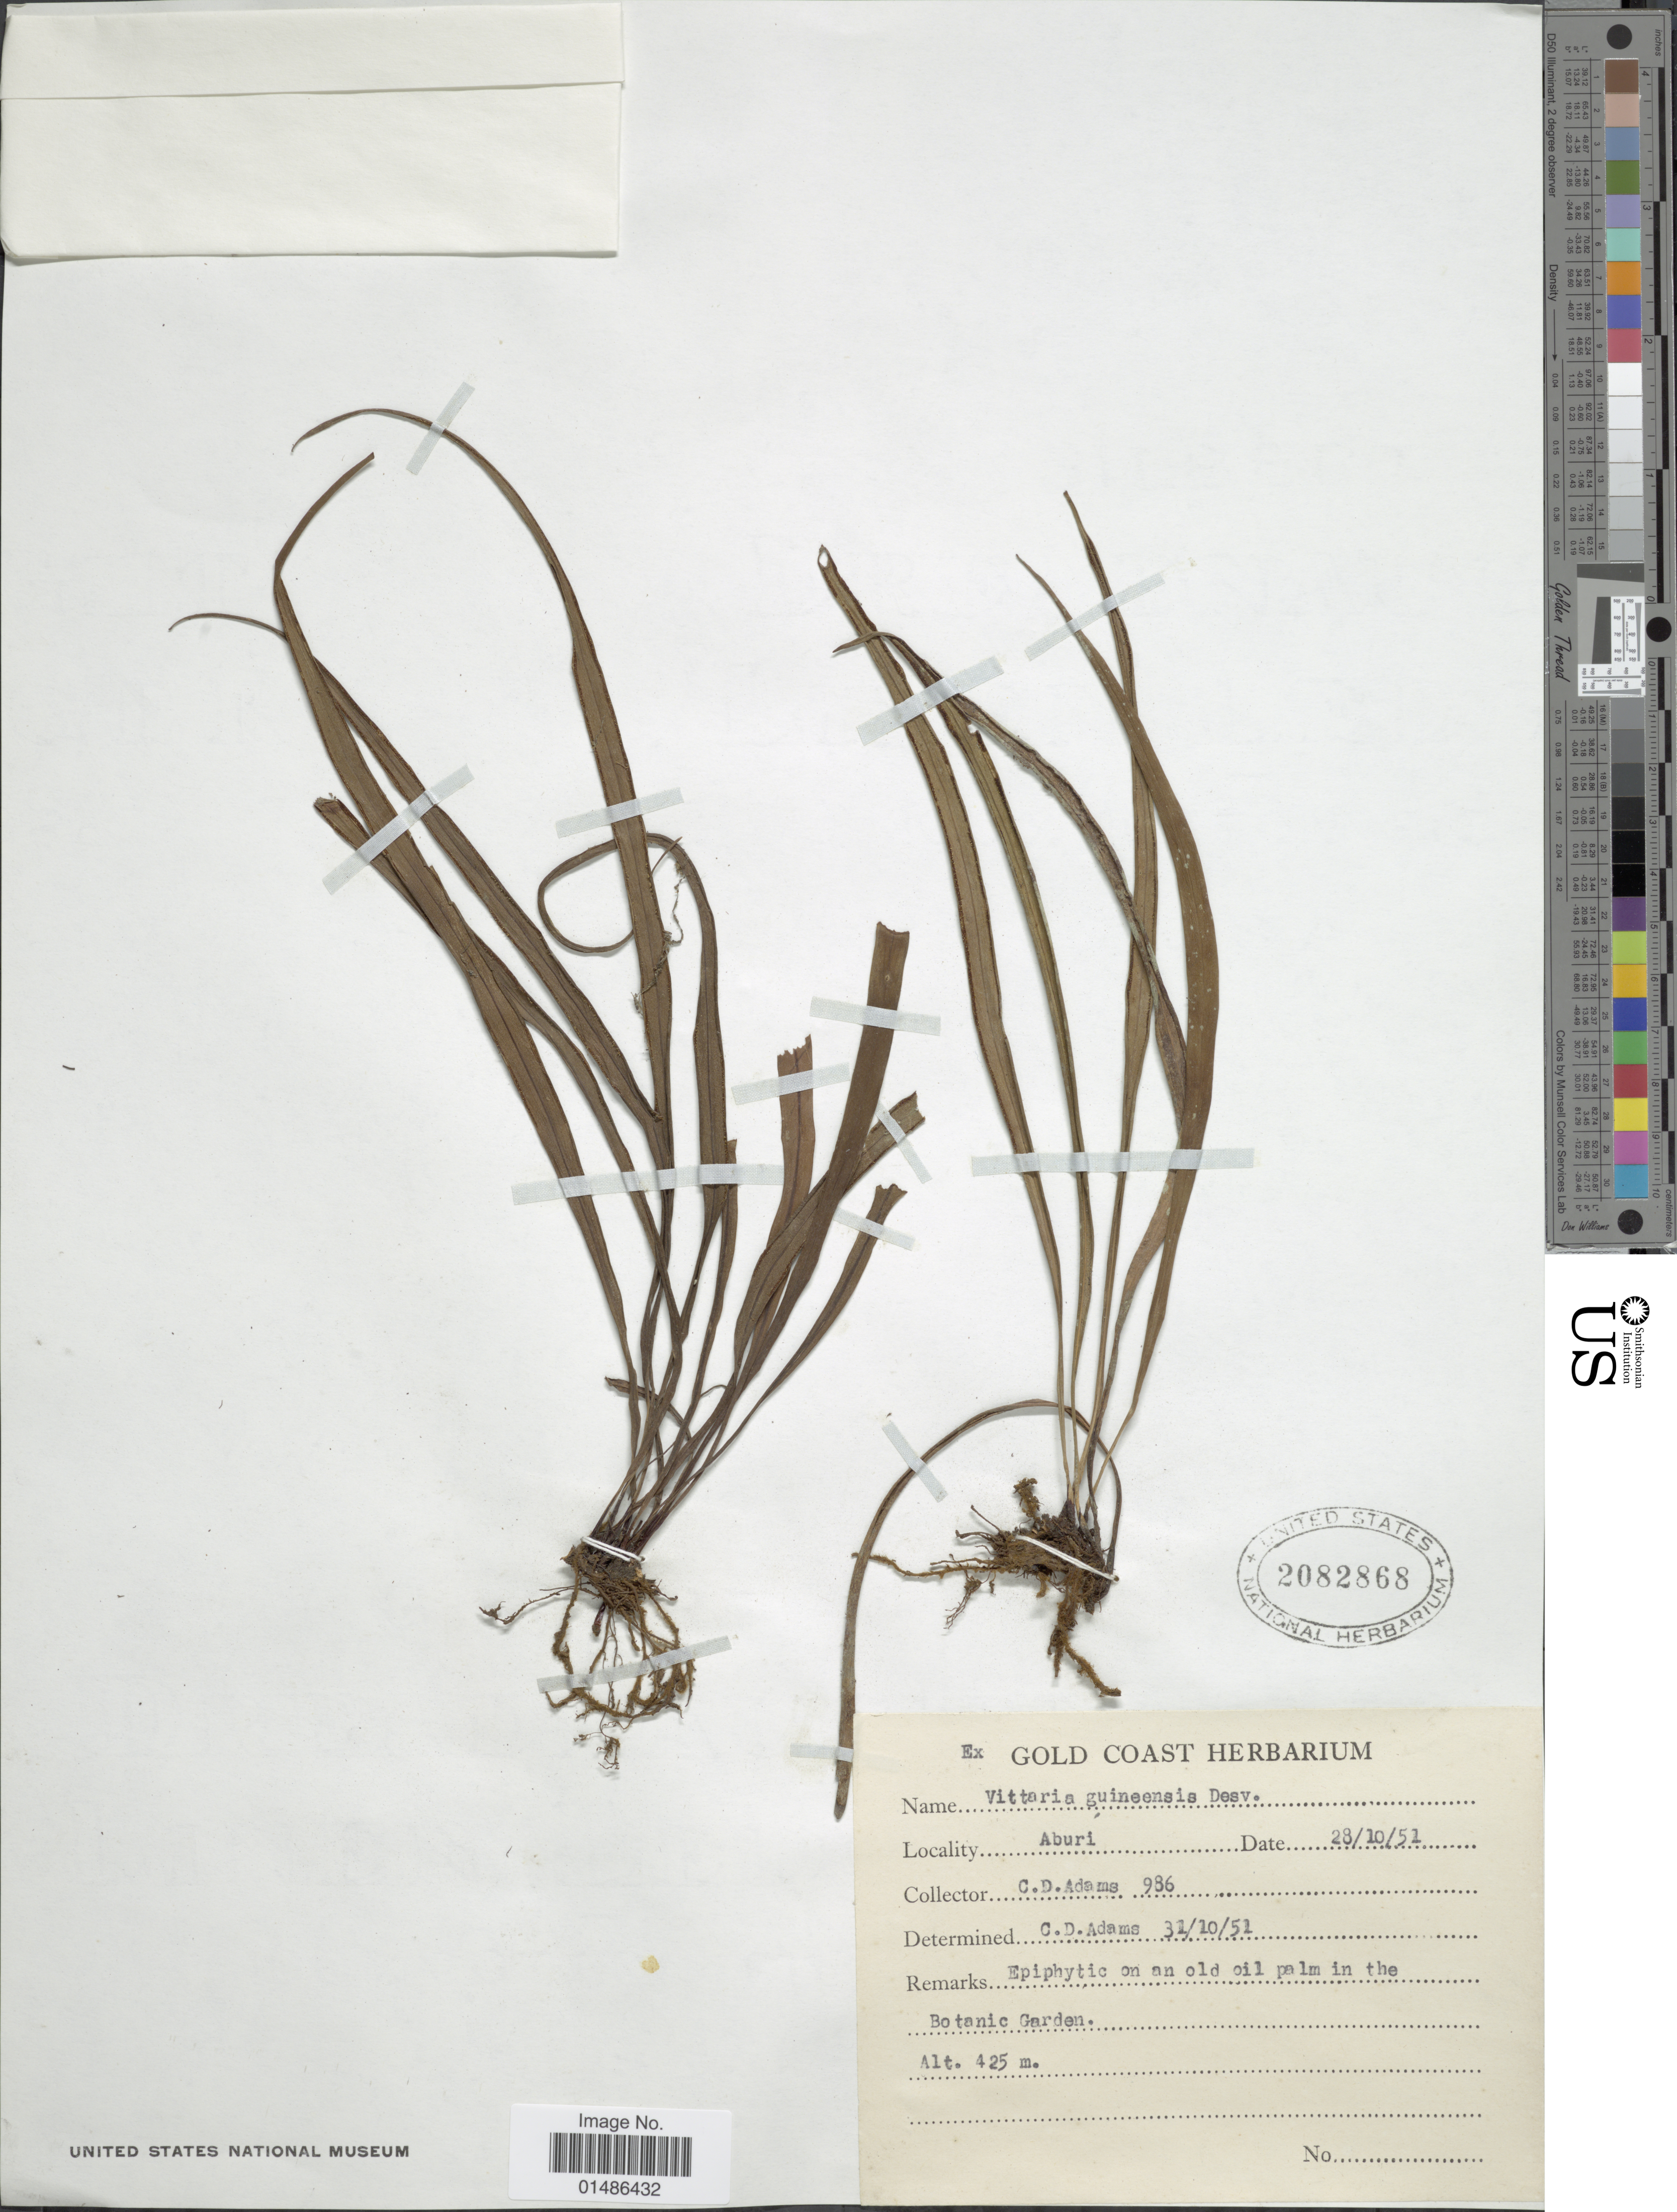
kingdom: Plantae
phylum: Tracheophyta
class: Polypodiopsida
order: Polypodiales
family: Pteridaceae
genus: Haplopteris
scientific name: Haplopteris guineensis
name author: (Desv.) E.H. Crane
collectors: C. D. Adams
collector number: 986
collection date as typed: Transcribed d/m/y: 28/10/51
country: Ghana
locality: Aburi.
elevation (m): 425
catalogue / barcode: US 2082868